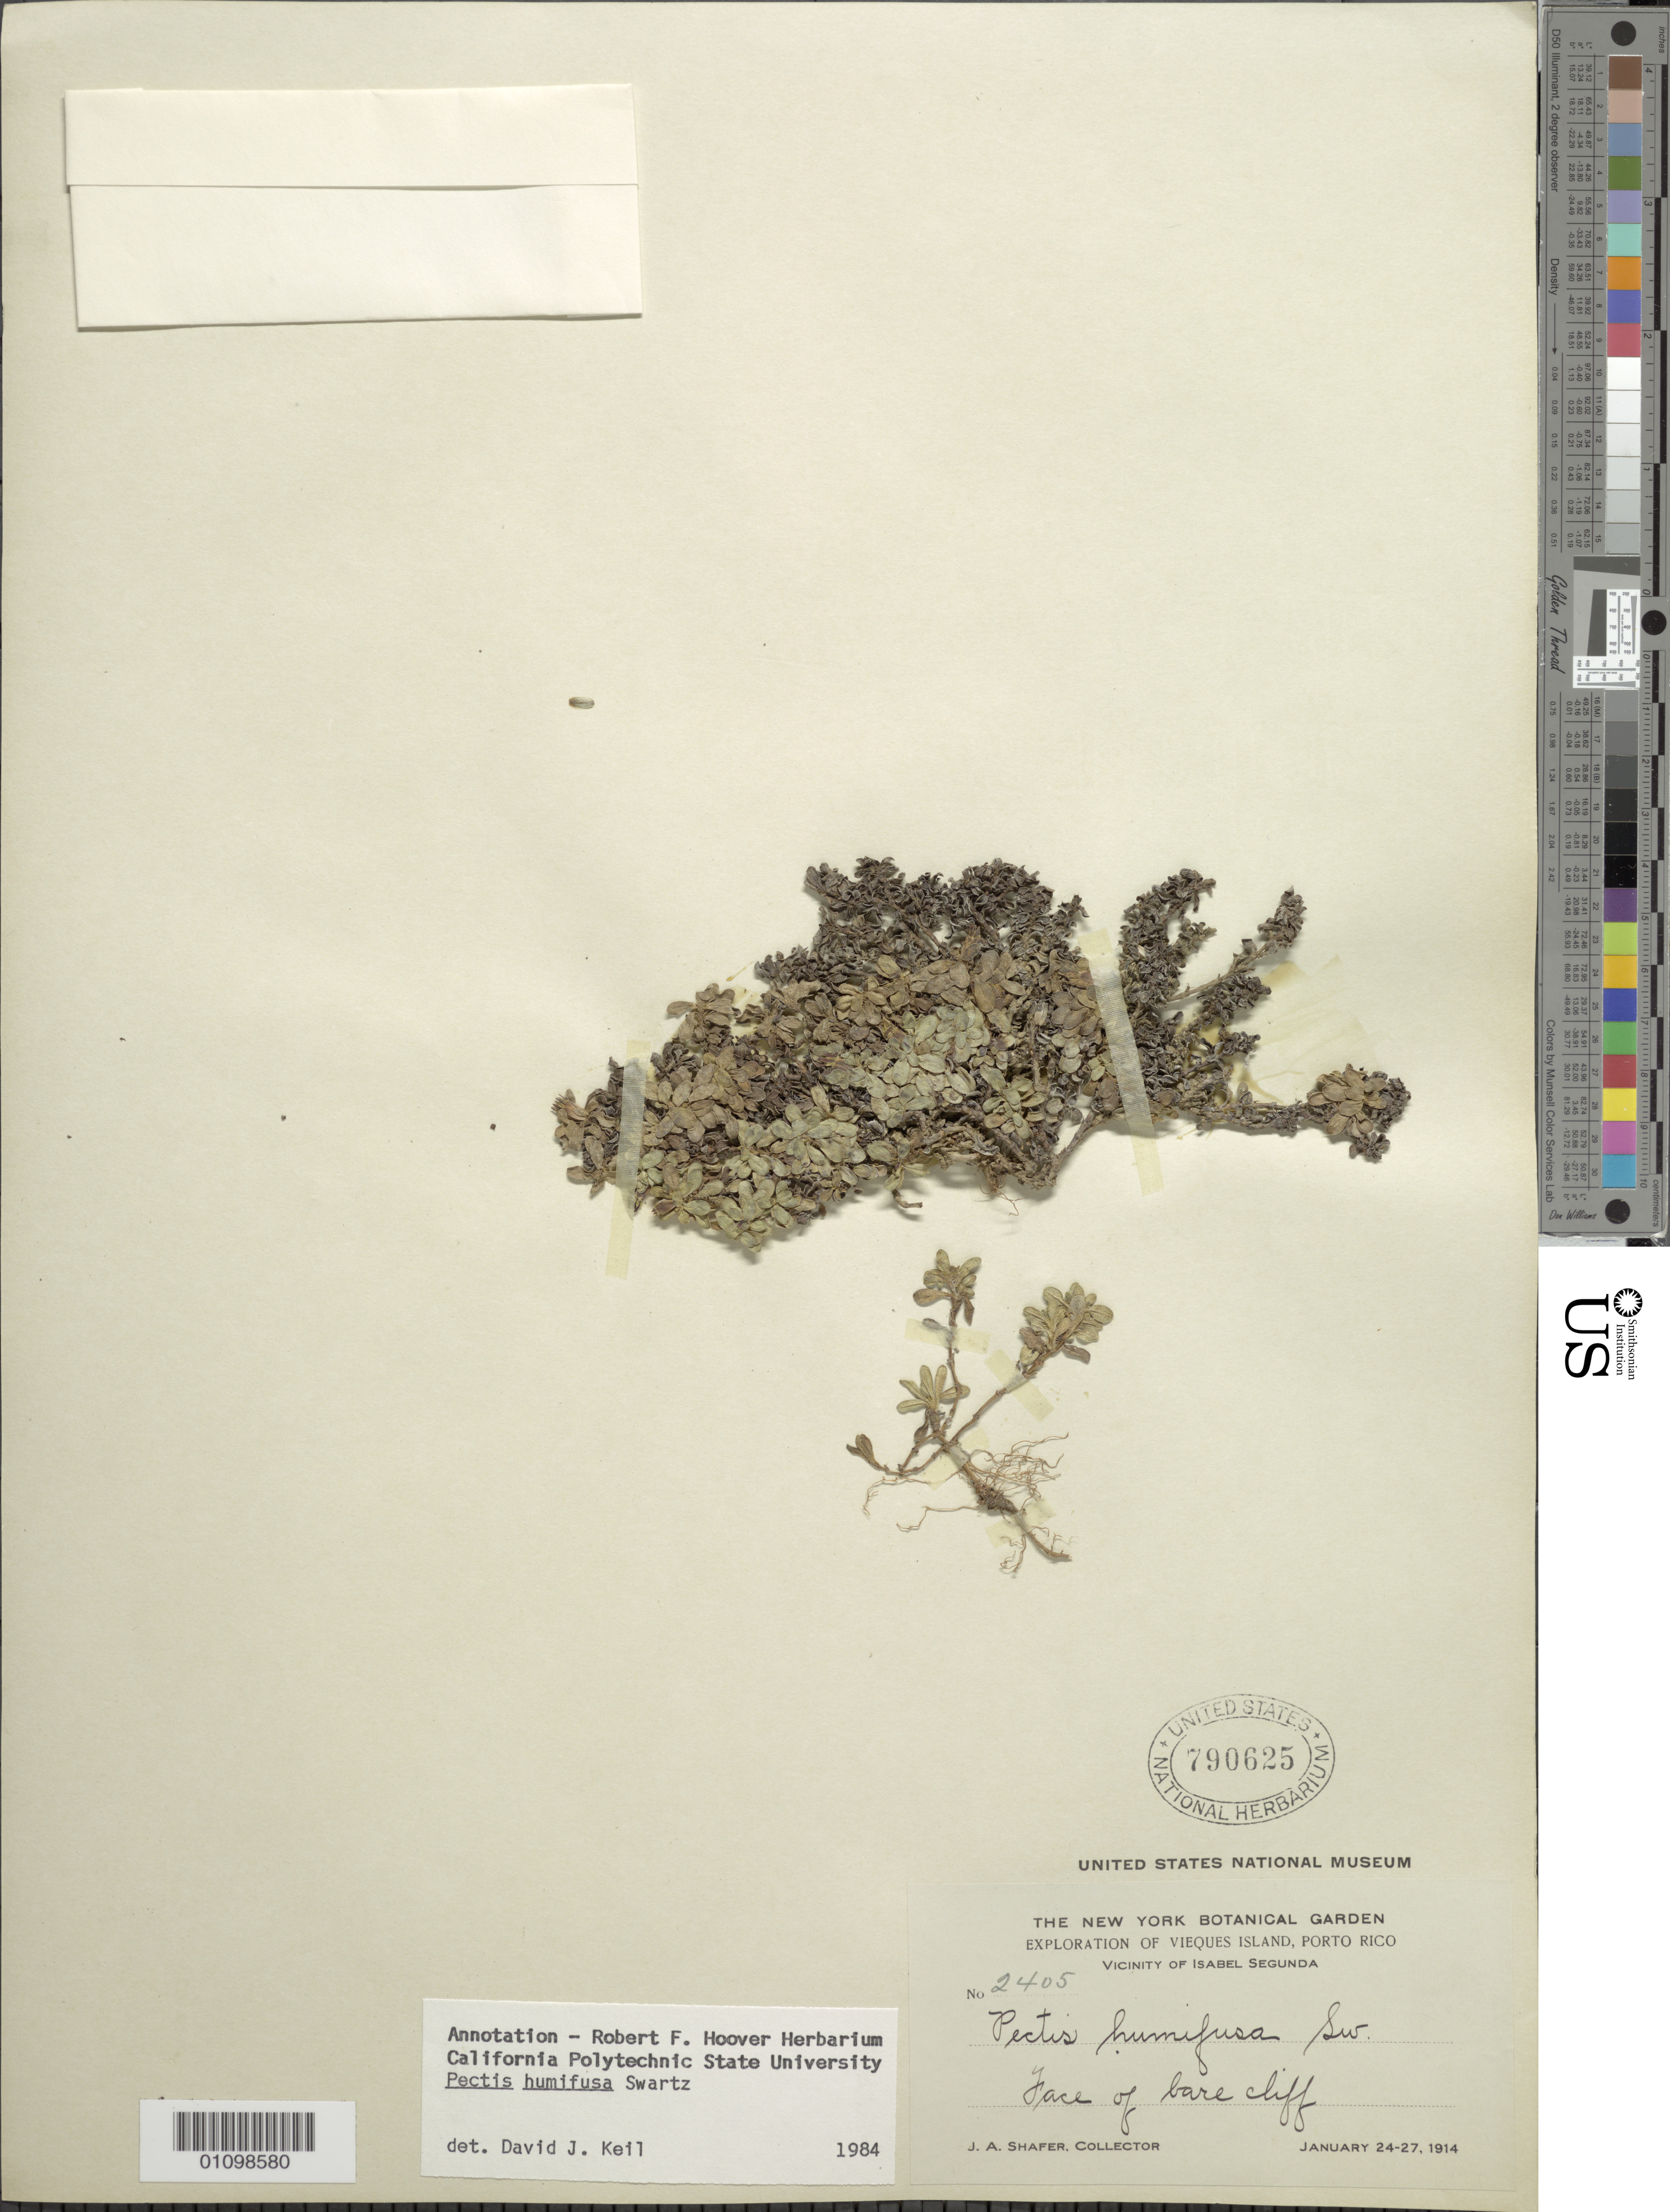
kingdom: Plantae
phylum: Tracheophyta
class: Magnoliopsida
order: Asterales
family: Asteraceae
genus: Pectis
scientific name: Pectis humifusa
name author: Sw.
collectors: J. A. Shafer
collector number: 2405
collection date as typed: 24 Jan 1914 to 27 Jan 1914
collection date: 1914-01-24/1914-01-27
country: Puerto Rico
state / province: Isabela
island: Puerto Rico I.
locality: Vicinity of Isabel Segunda. Face of bare cliff.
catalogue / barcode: US 790625